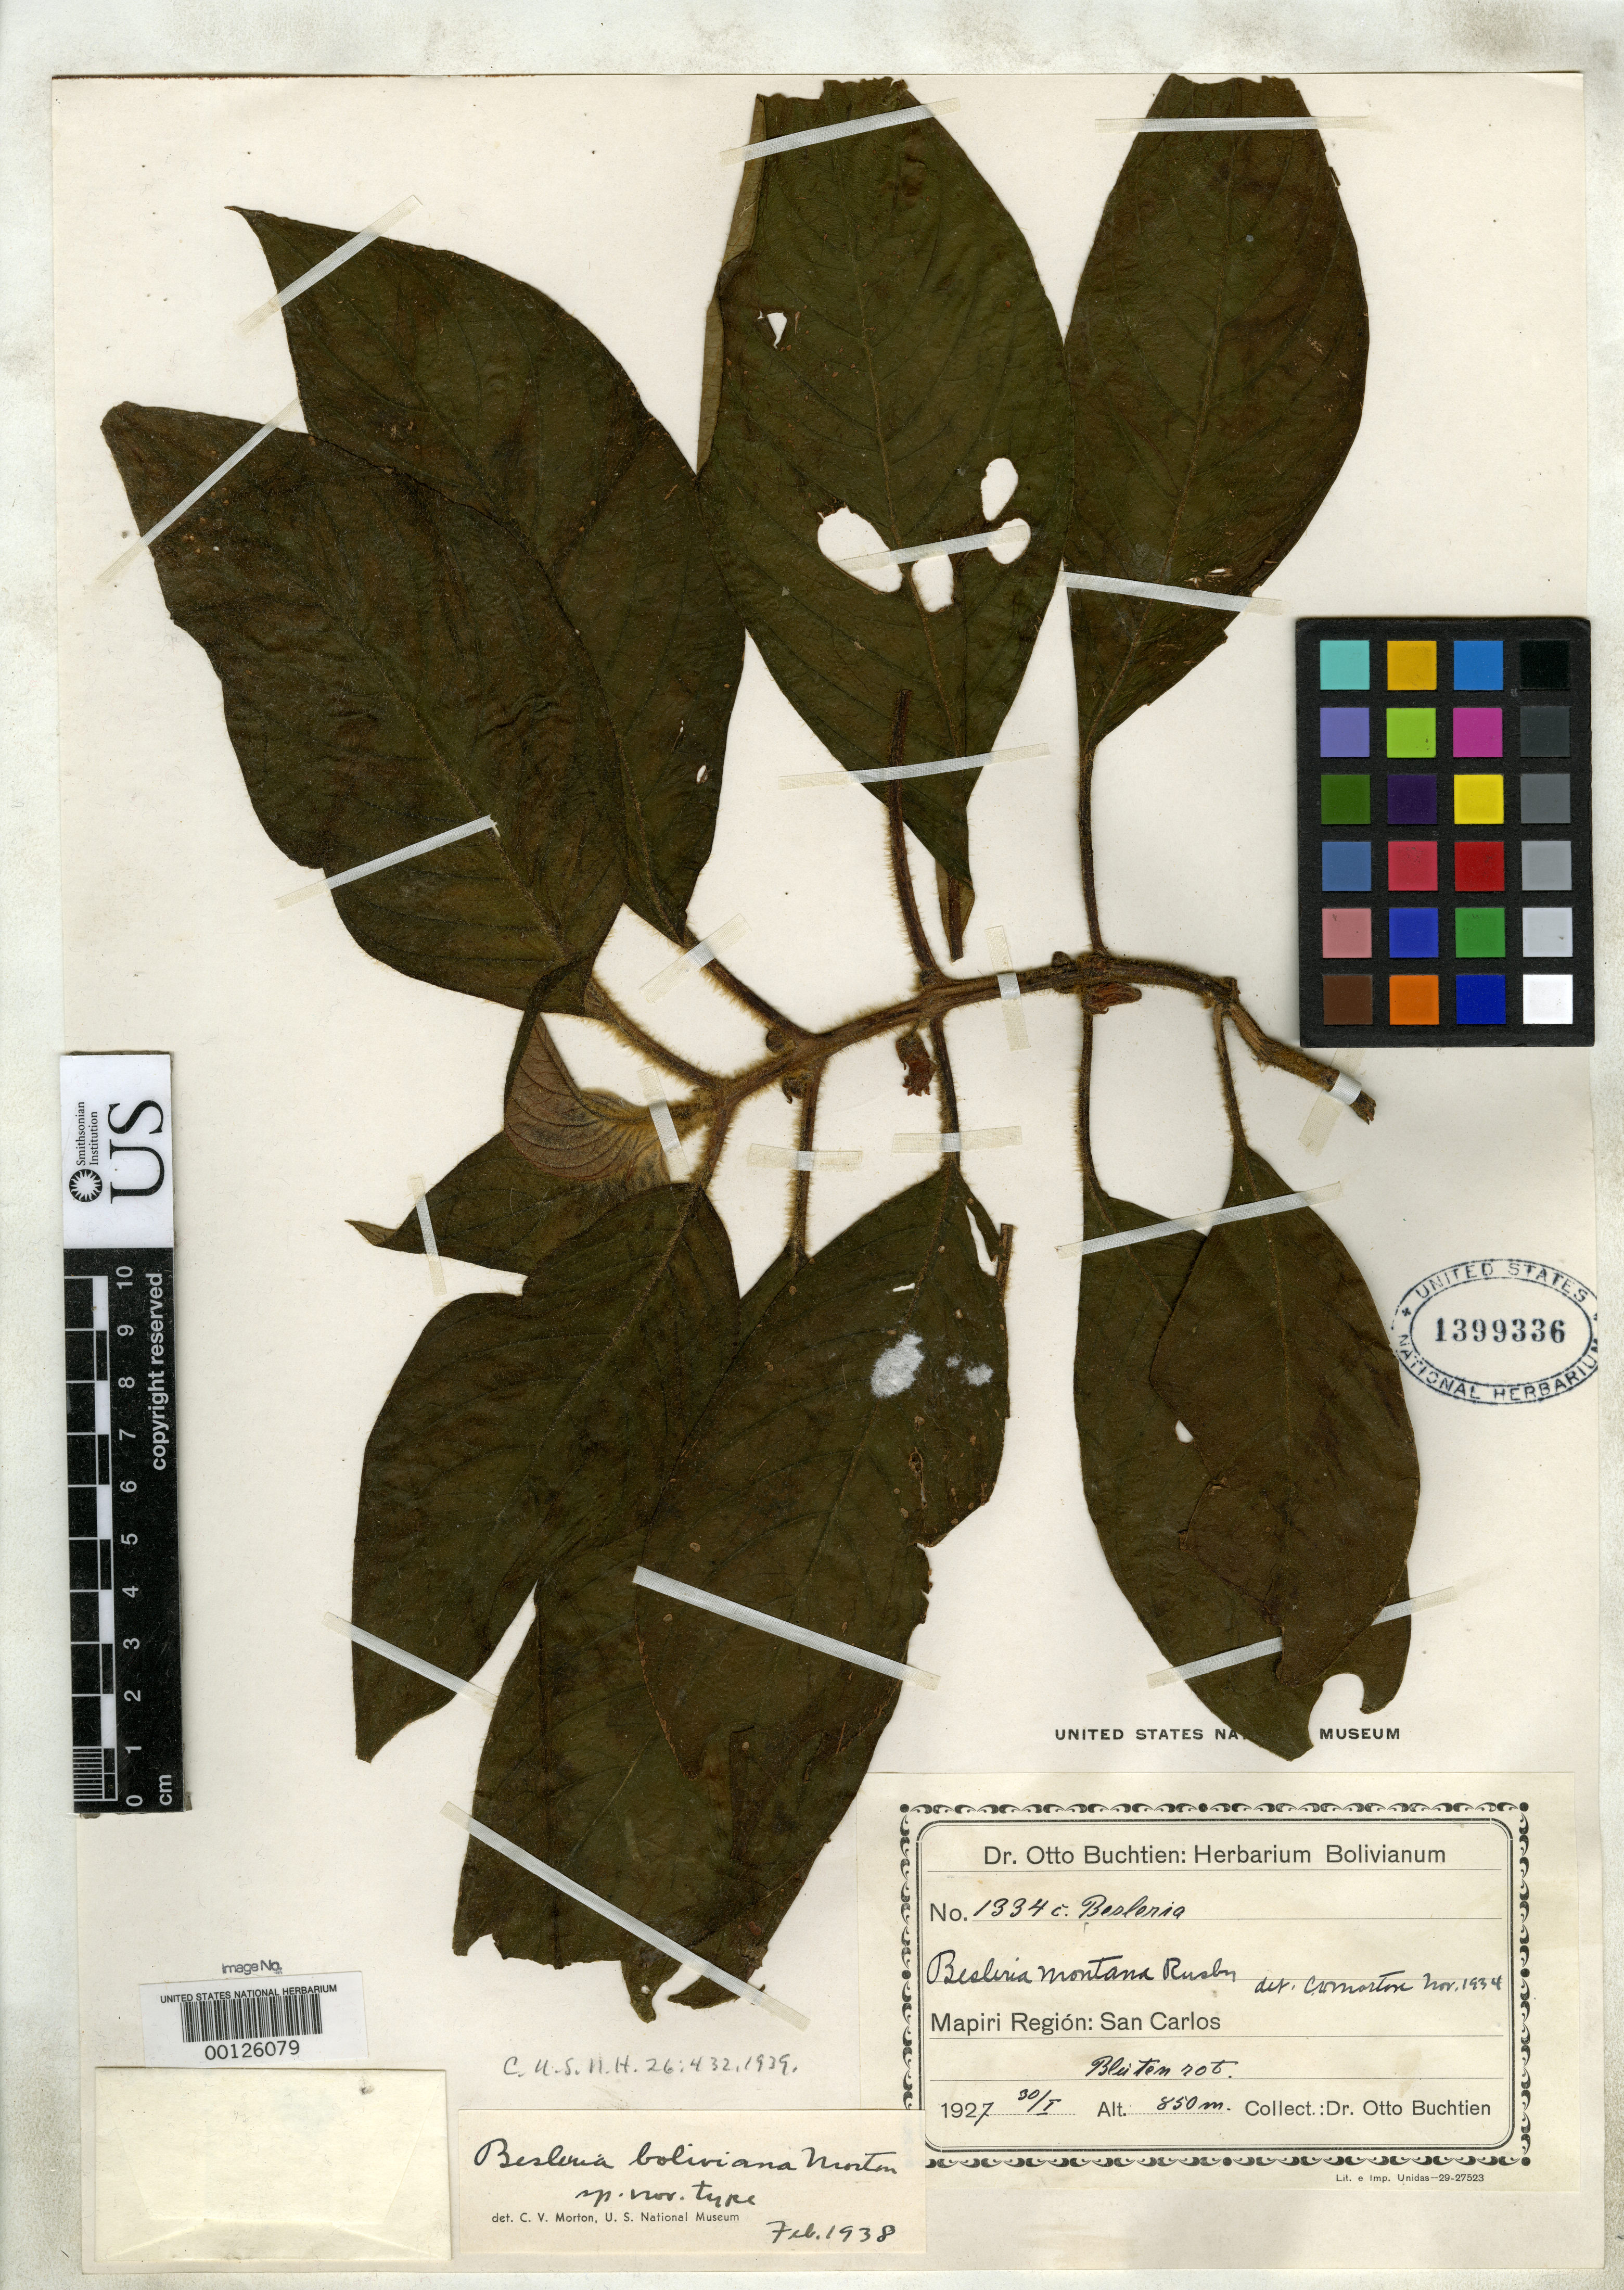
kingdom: Plantae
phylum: Tracheophyta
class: Magnoliopsida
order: Lamiales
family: Gesneriaceae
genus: Besleria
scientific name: Besleria boliviana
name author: C.V. Morton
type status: Holotype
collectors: O. Buchtien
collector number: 1334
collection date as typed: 30 Jan 1927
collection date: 1927-01-30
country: Bolivia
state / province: La Paz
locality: San Carlos, Mapiri region.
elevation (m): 850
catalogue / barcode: US 1399336